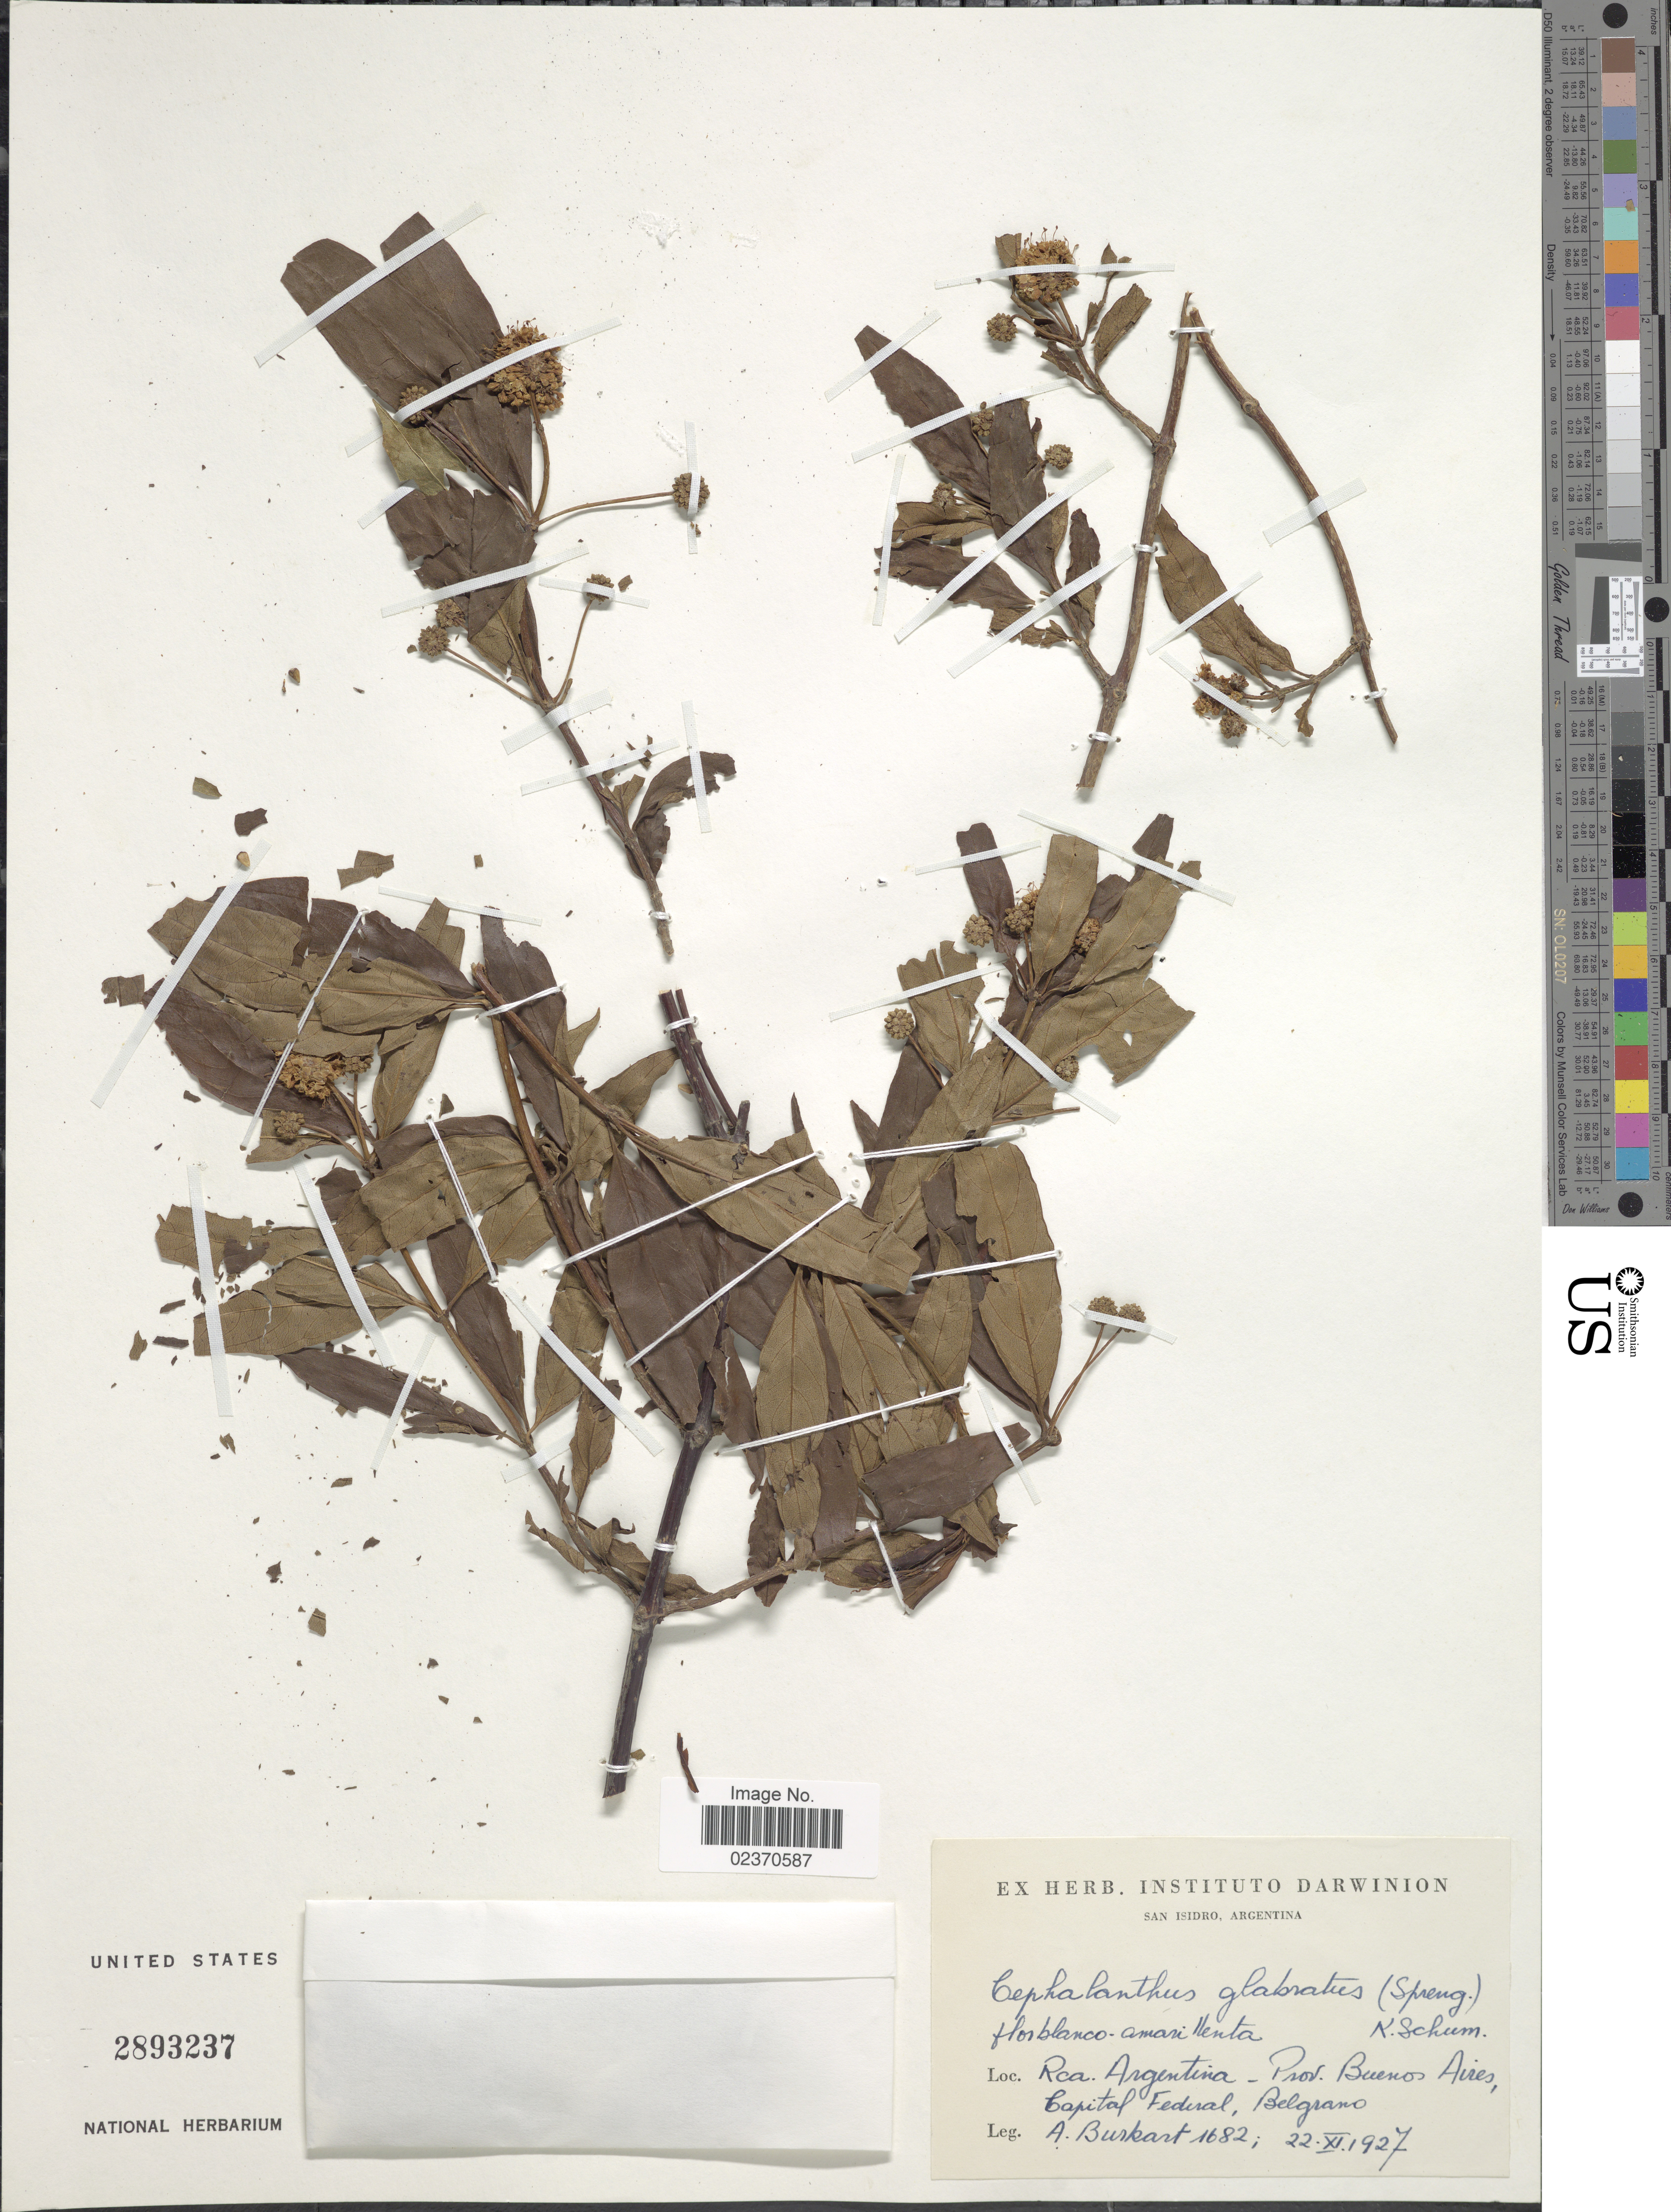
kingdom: Plantae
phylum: Tracheophyta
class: Magnoliopsida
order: Gentianales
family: Rubiaceae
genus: Cephalanthus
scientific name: Cephalanthus glabratus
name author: (Spreng.) K. Schum.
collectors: A. E. Burkart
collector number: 1682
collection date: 1927-11-22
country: Argentina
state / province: Buenos Aires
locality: Rca. Argentina, prov. Buenos Aires, Capital Federal, Belgramo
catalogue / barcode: US 2893237